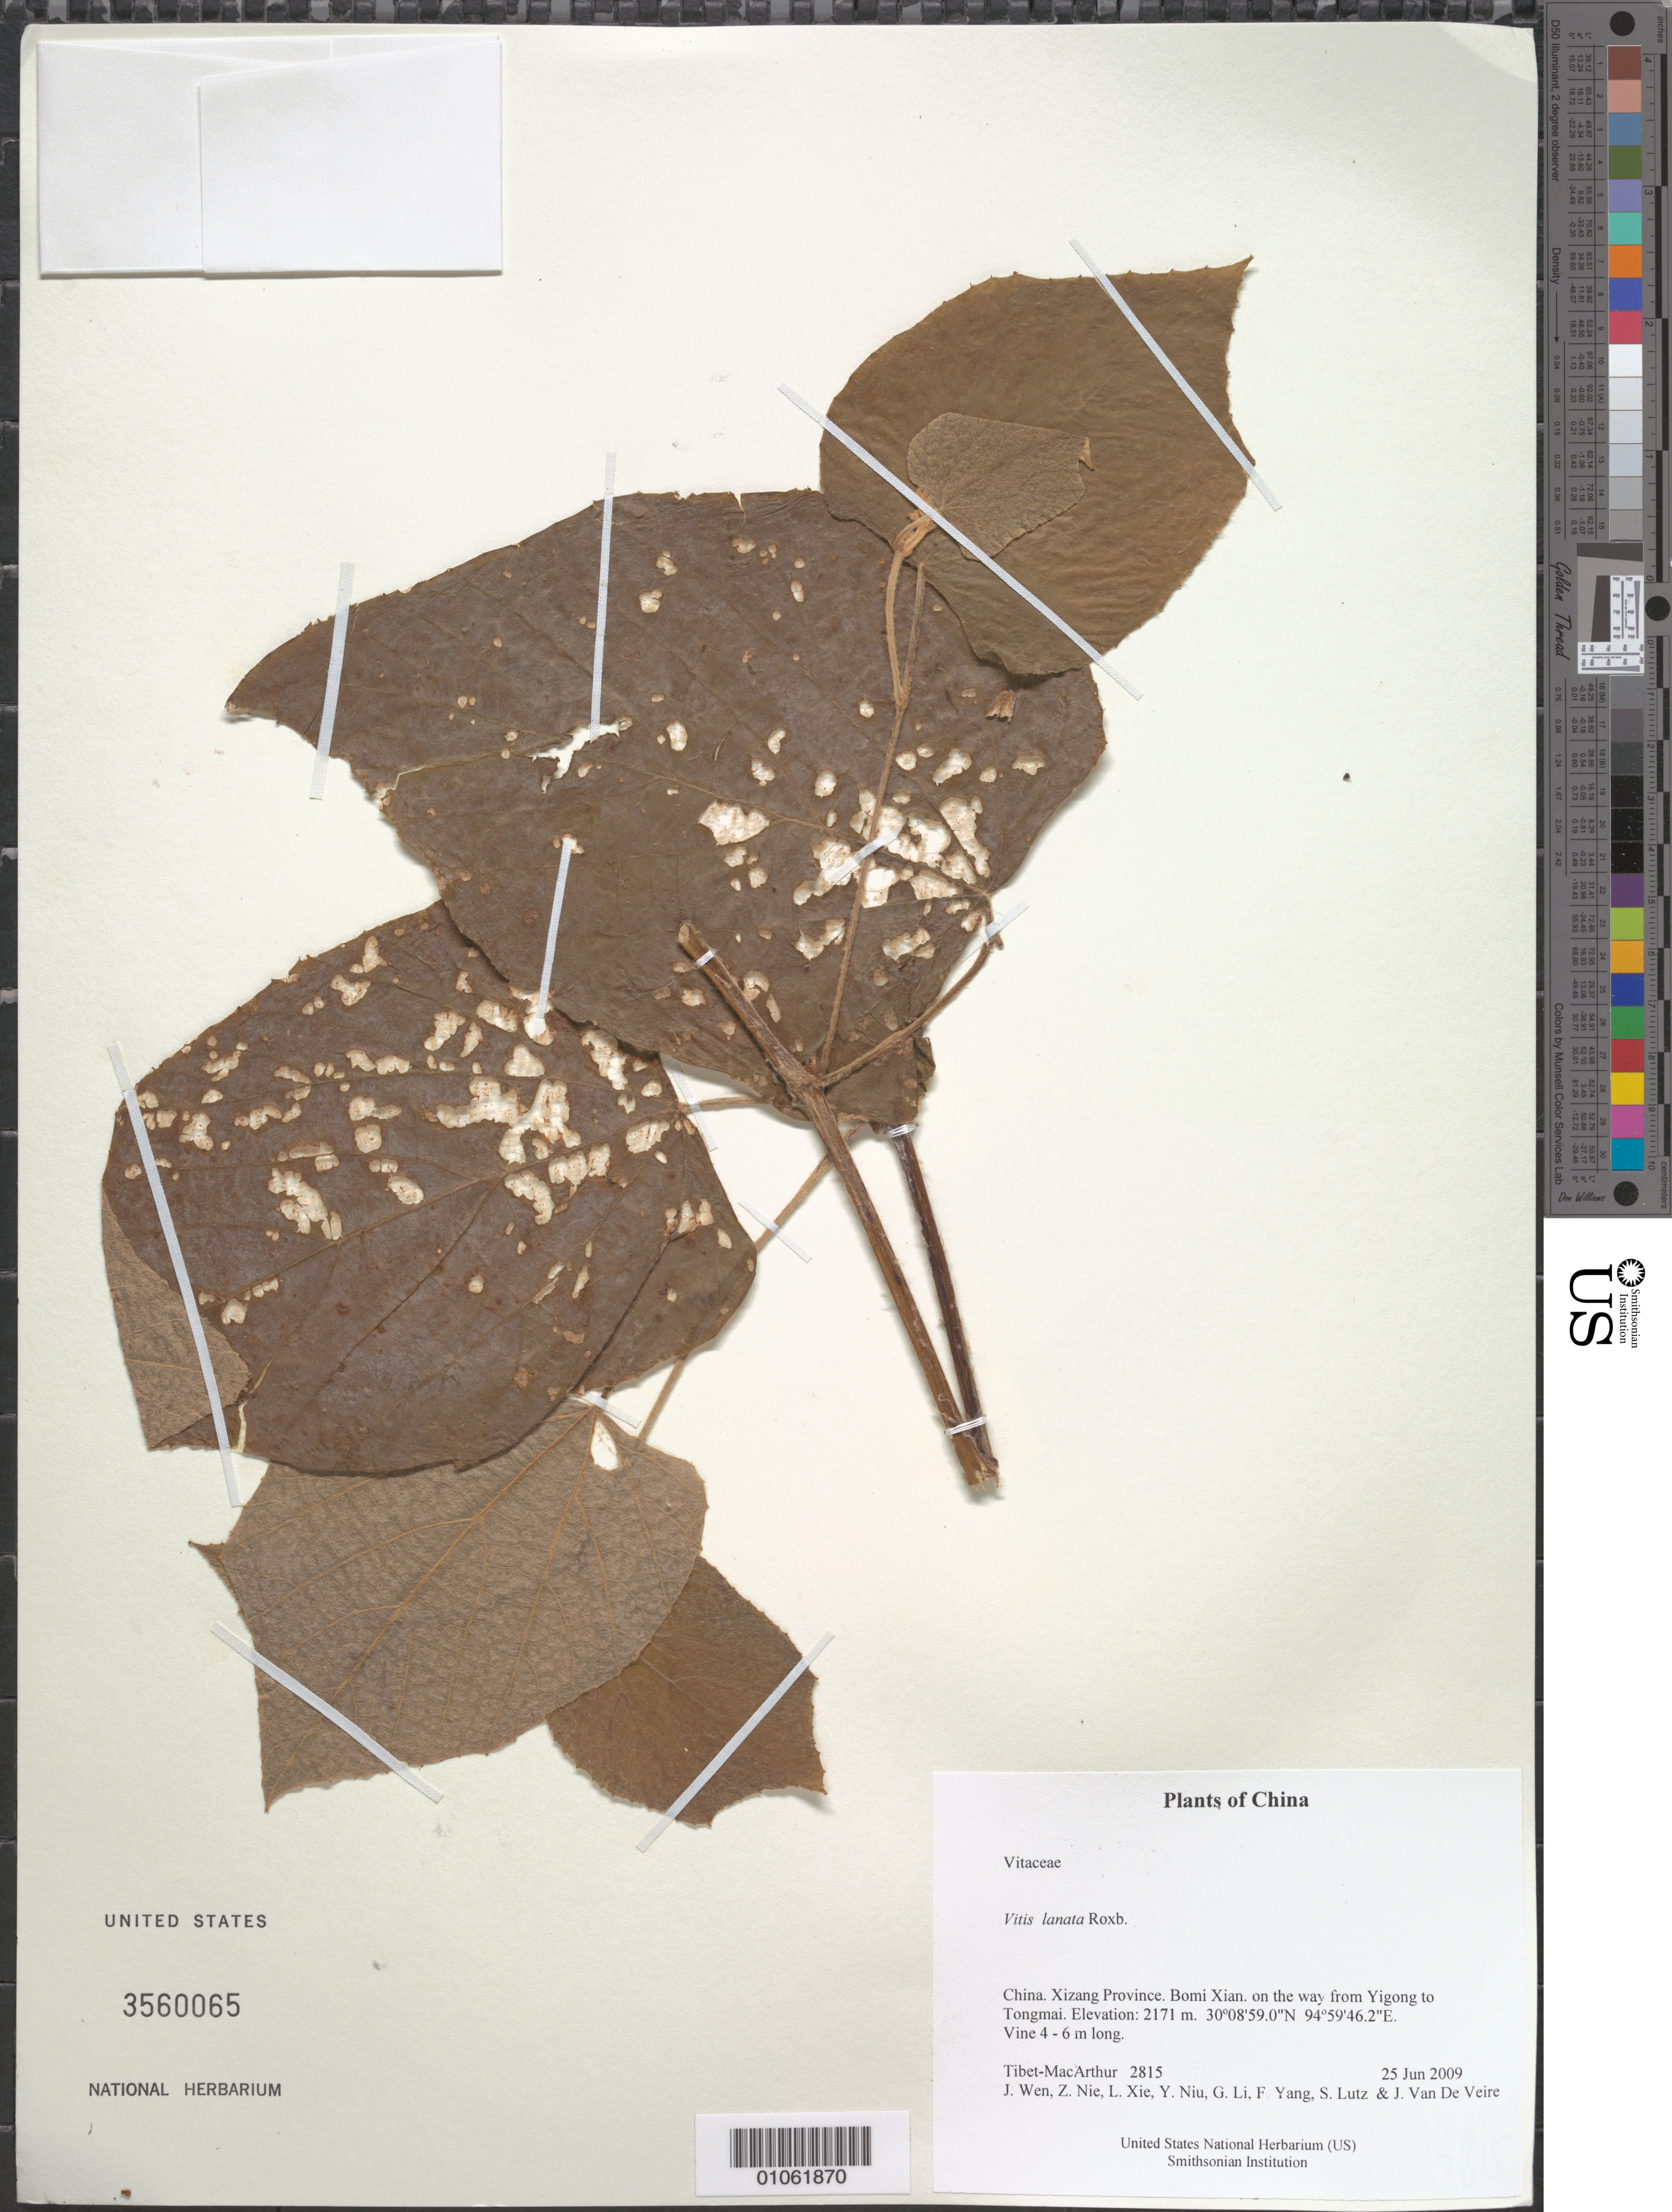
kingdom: Plantae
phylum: Tracheophyta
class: Magnoliopsida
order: Vitales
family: Vitaceae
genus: Vitis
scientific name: Vitis lanata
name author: Roxb.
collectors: Tibet-MacArthur, J. Wen, Z. Nie, L. Xie, Y. Niu, G. Li, F. Yang, S. Lutz & J. Van De Veire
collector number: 2815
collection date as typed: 25 Jun 2009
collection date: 2009-06-25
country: China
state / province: Xizang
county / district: Bomi Xian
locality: on the way from Yigong to Tongmai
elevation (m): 2171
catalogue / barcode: US 3560065